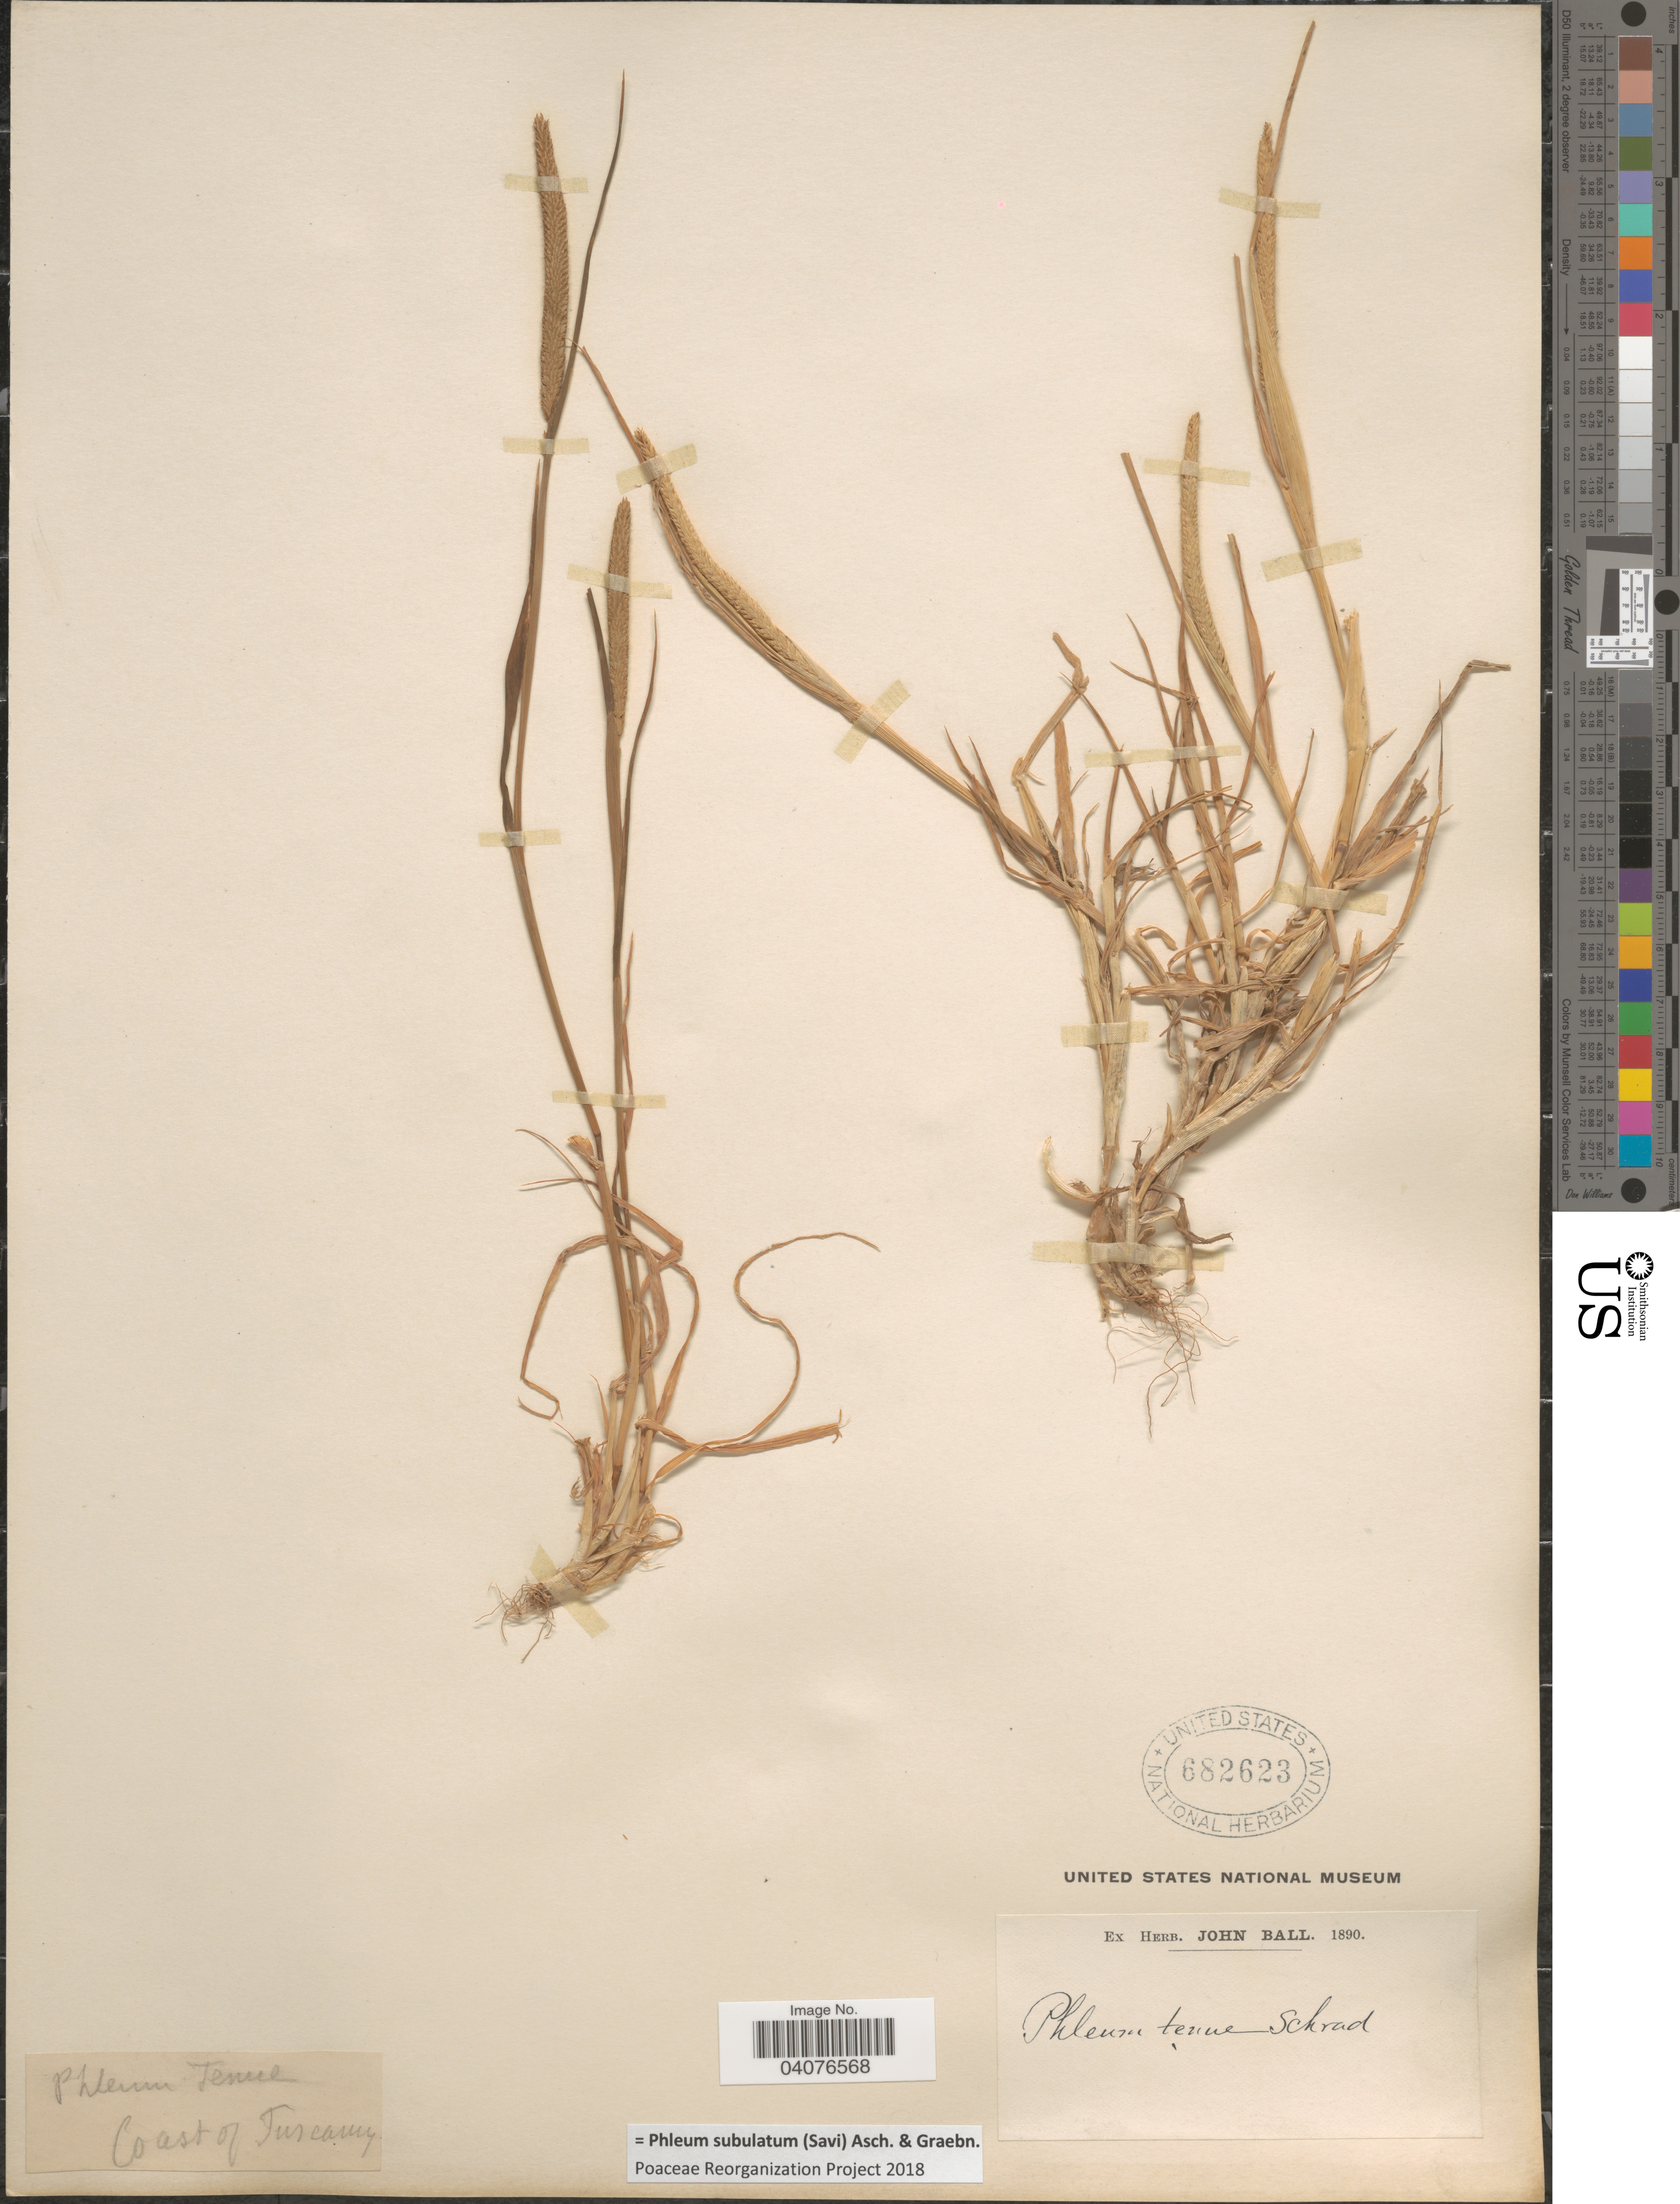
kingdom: Plantae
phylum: Tracheophyta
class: Liliopsida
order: Poales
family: Poaceae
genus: Phleum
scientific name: Phleum subulatum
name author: (Savi) Asch. & Graeb.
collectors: ex herb. John Ball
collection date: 1890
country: Italy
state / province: Tuscany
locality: Coast of Tuscany.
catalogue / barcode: US 682623